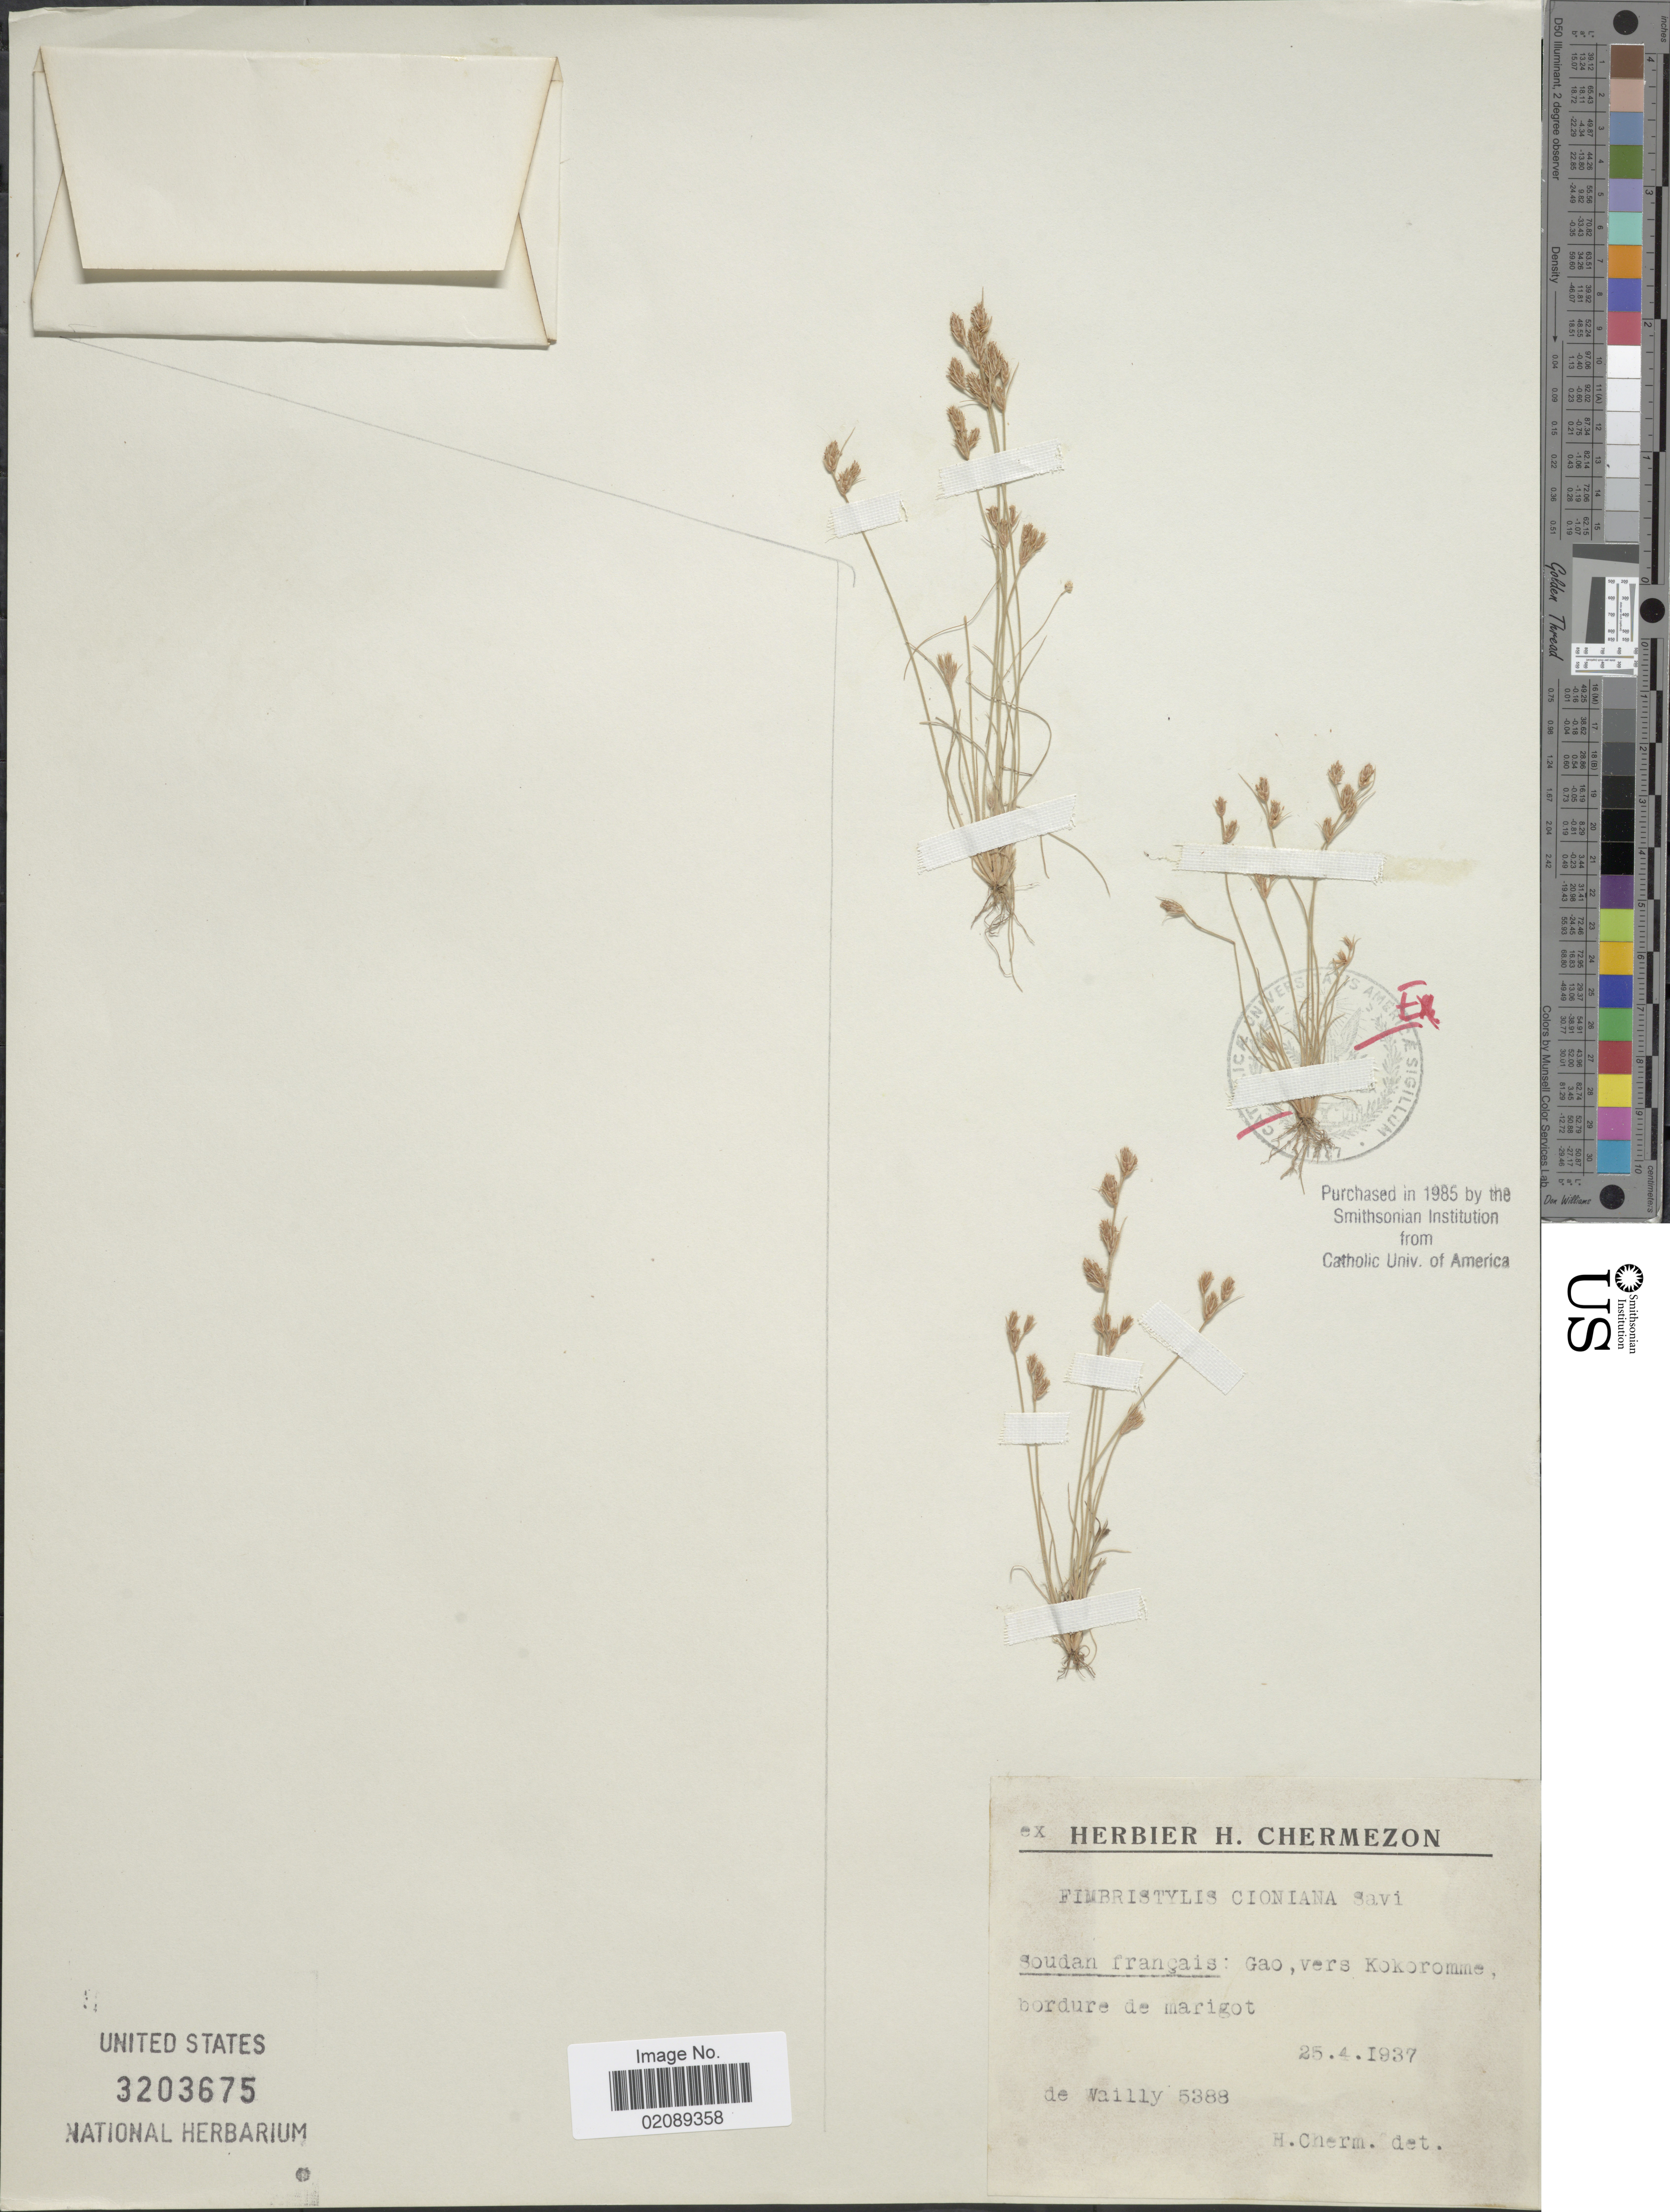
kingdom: Plantae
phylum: Tracheophyta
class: Liliopsida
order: Poales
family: Cyperaceae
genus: Fimbristylis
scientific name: Fimbristylis cioniana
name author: Pi. Savi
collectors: de Wailly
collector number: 5388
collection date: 1937-04-25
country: Mali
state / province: Gao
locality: Soudan francais: Gao, vers Kokoromme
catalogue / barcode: US 3203675